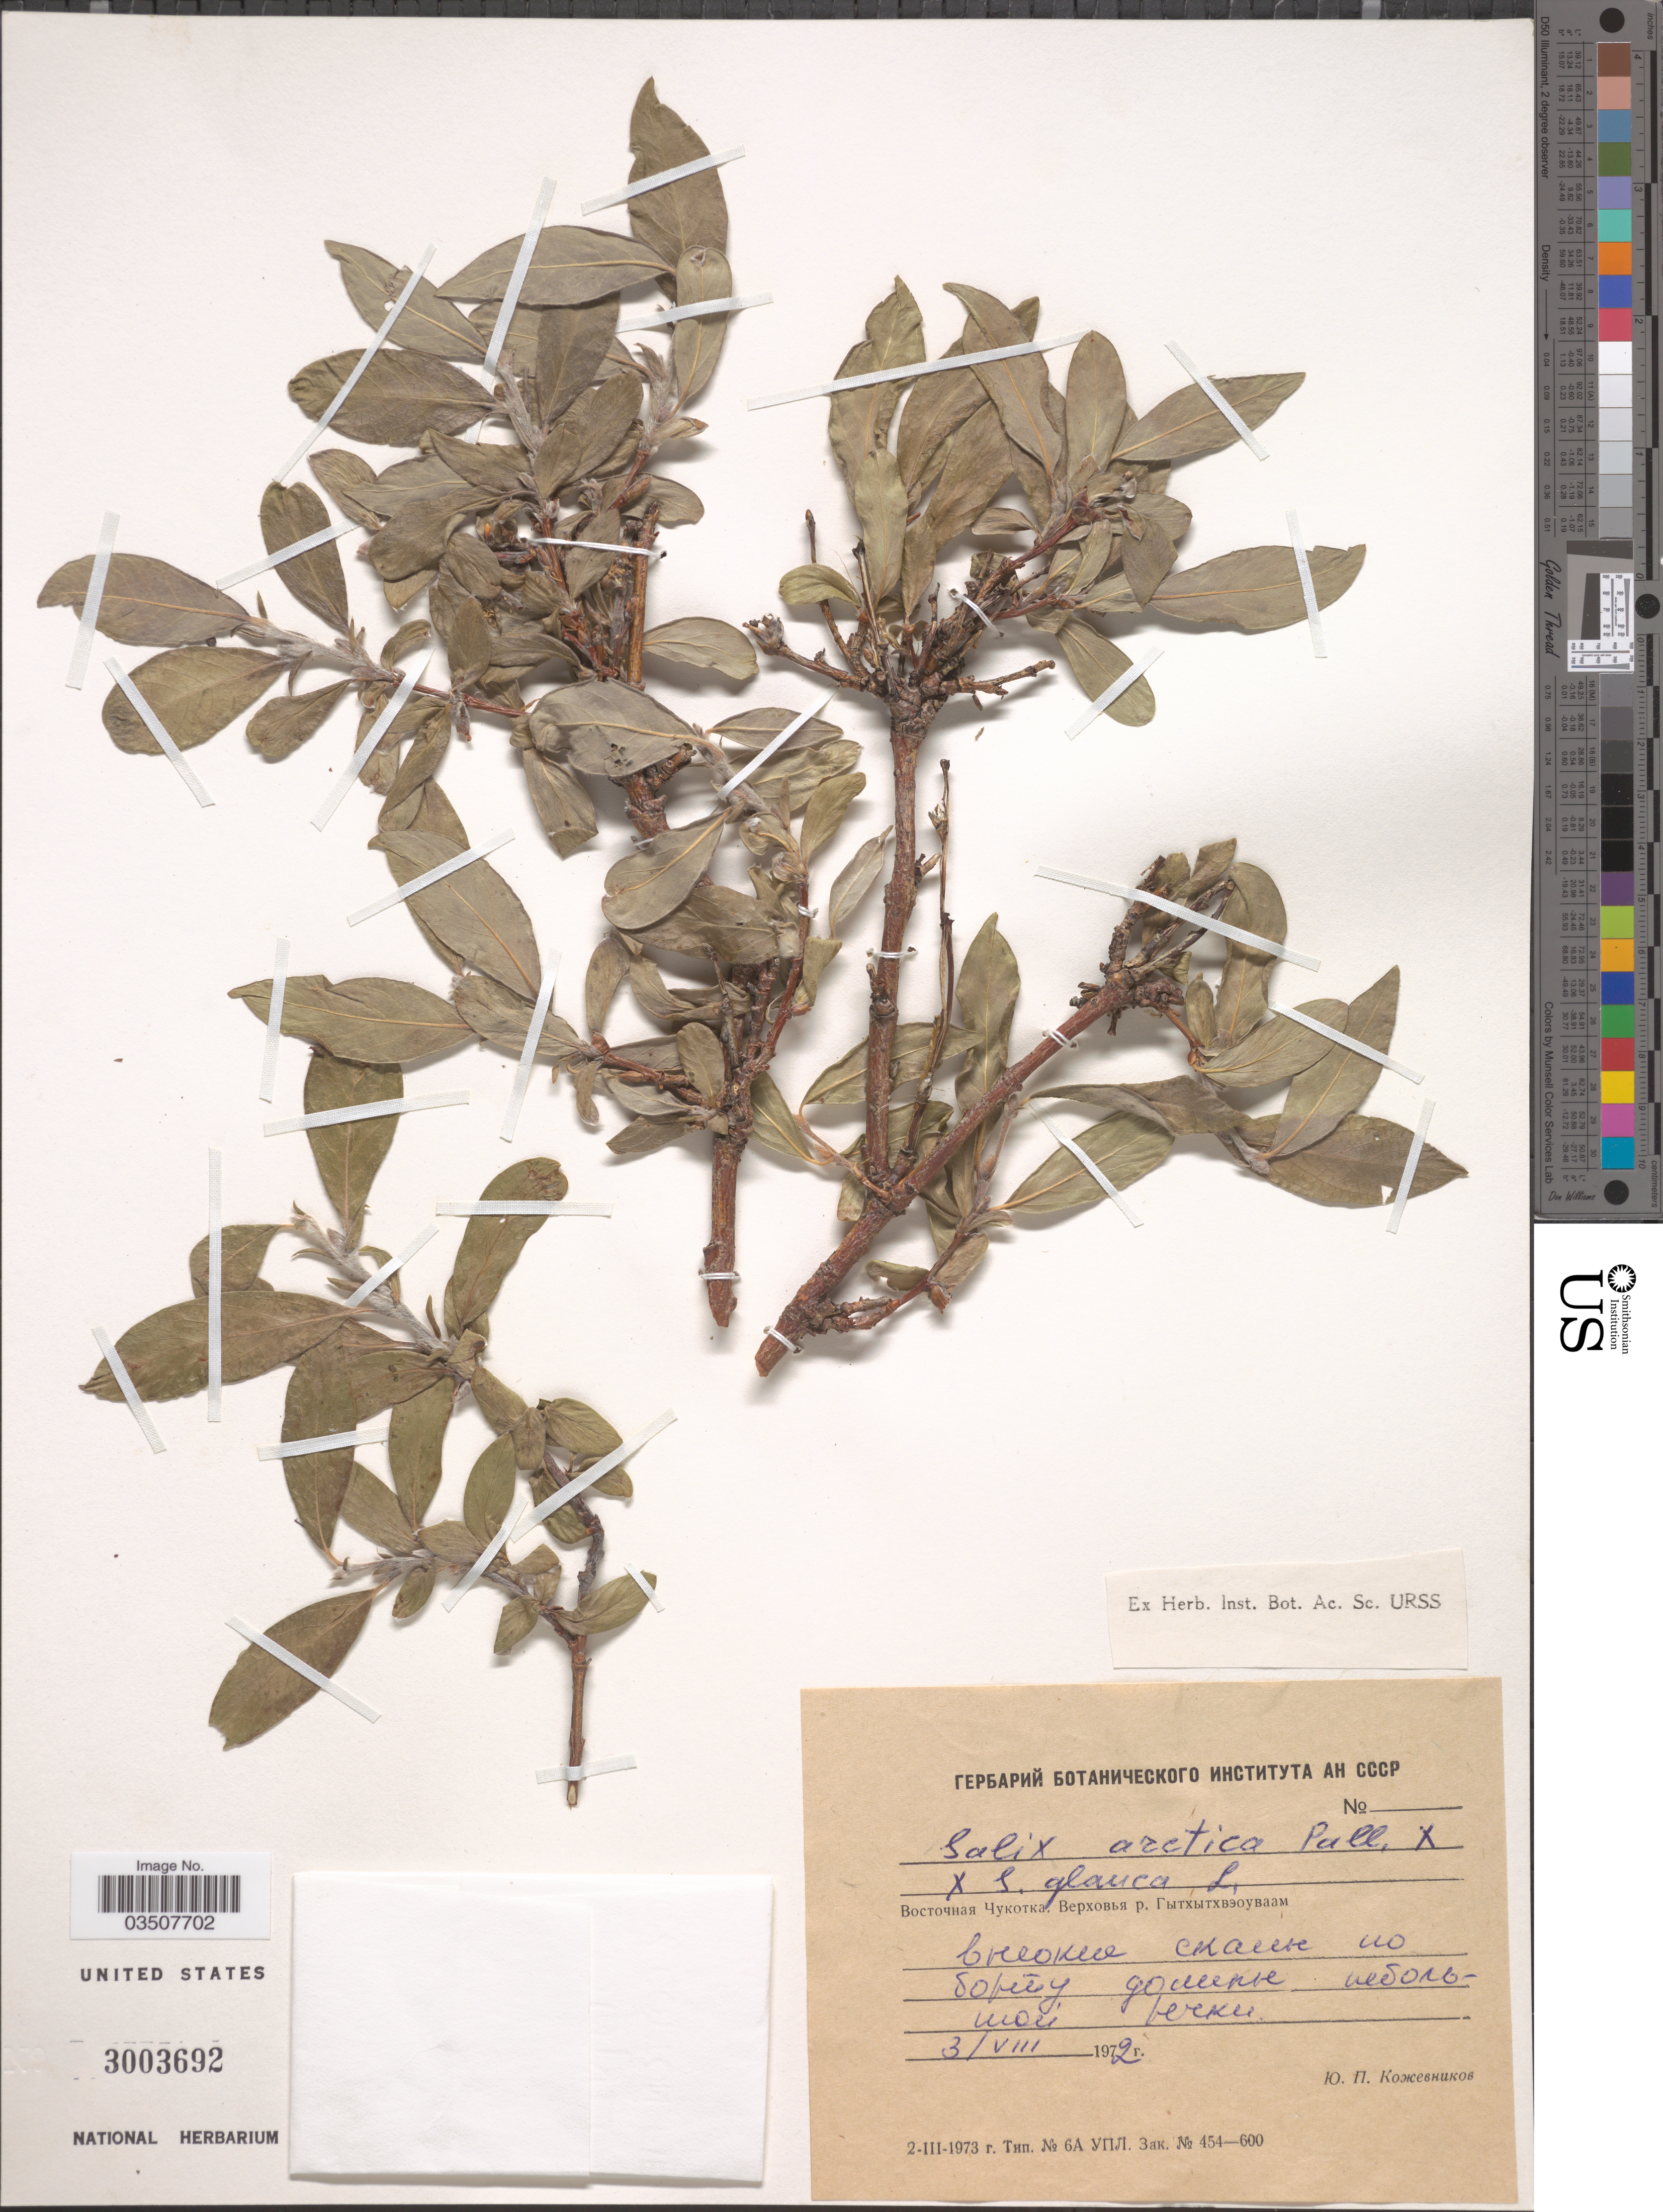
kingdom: Plantae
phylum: Tracheophyta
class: Magnoliopsida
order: Malpighiales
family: Salicaceae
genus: Salix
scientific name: Salix arctica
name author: Pall.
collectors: X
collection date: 1972-08-03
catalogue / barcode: US 3003692